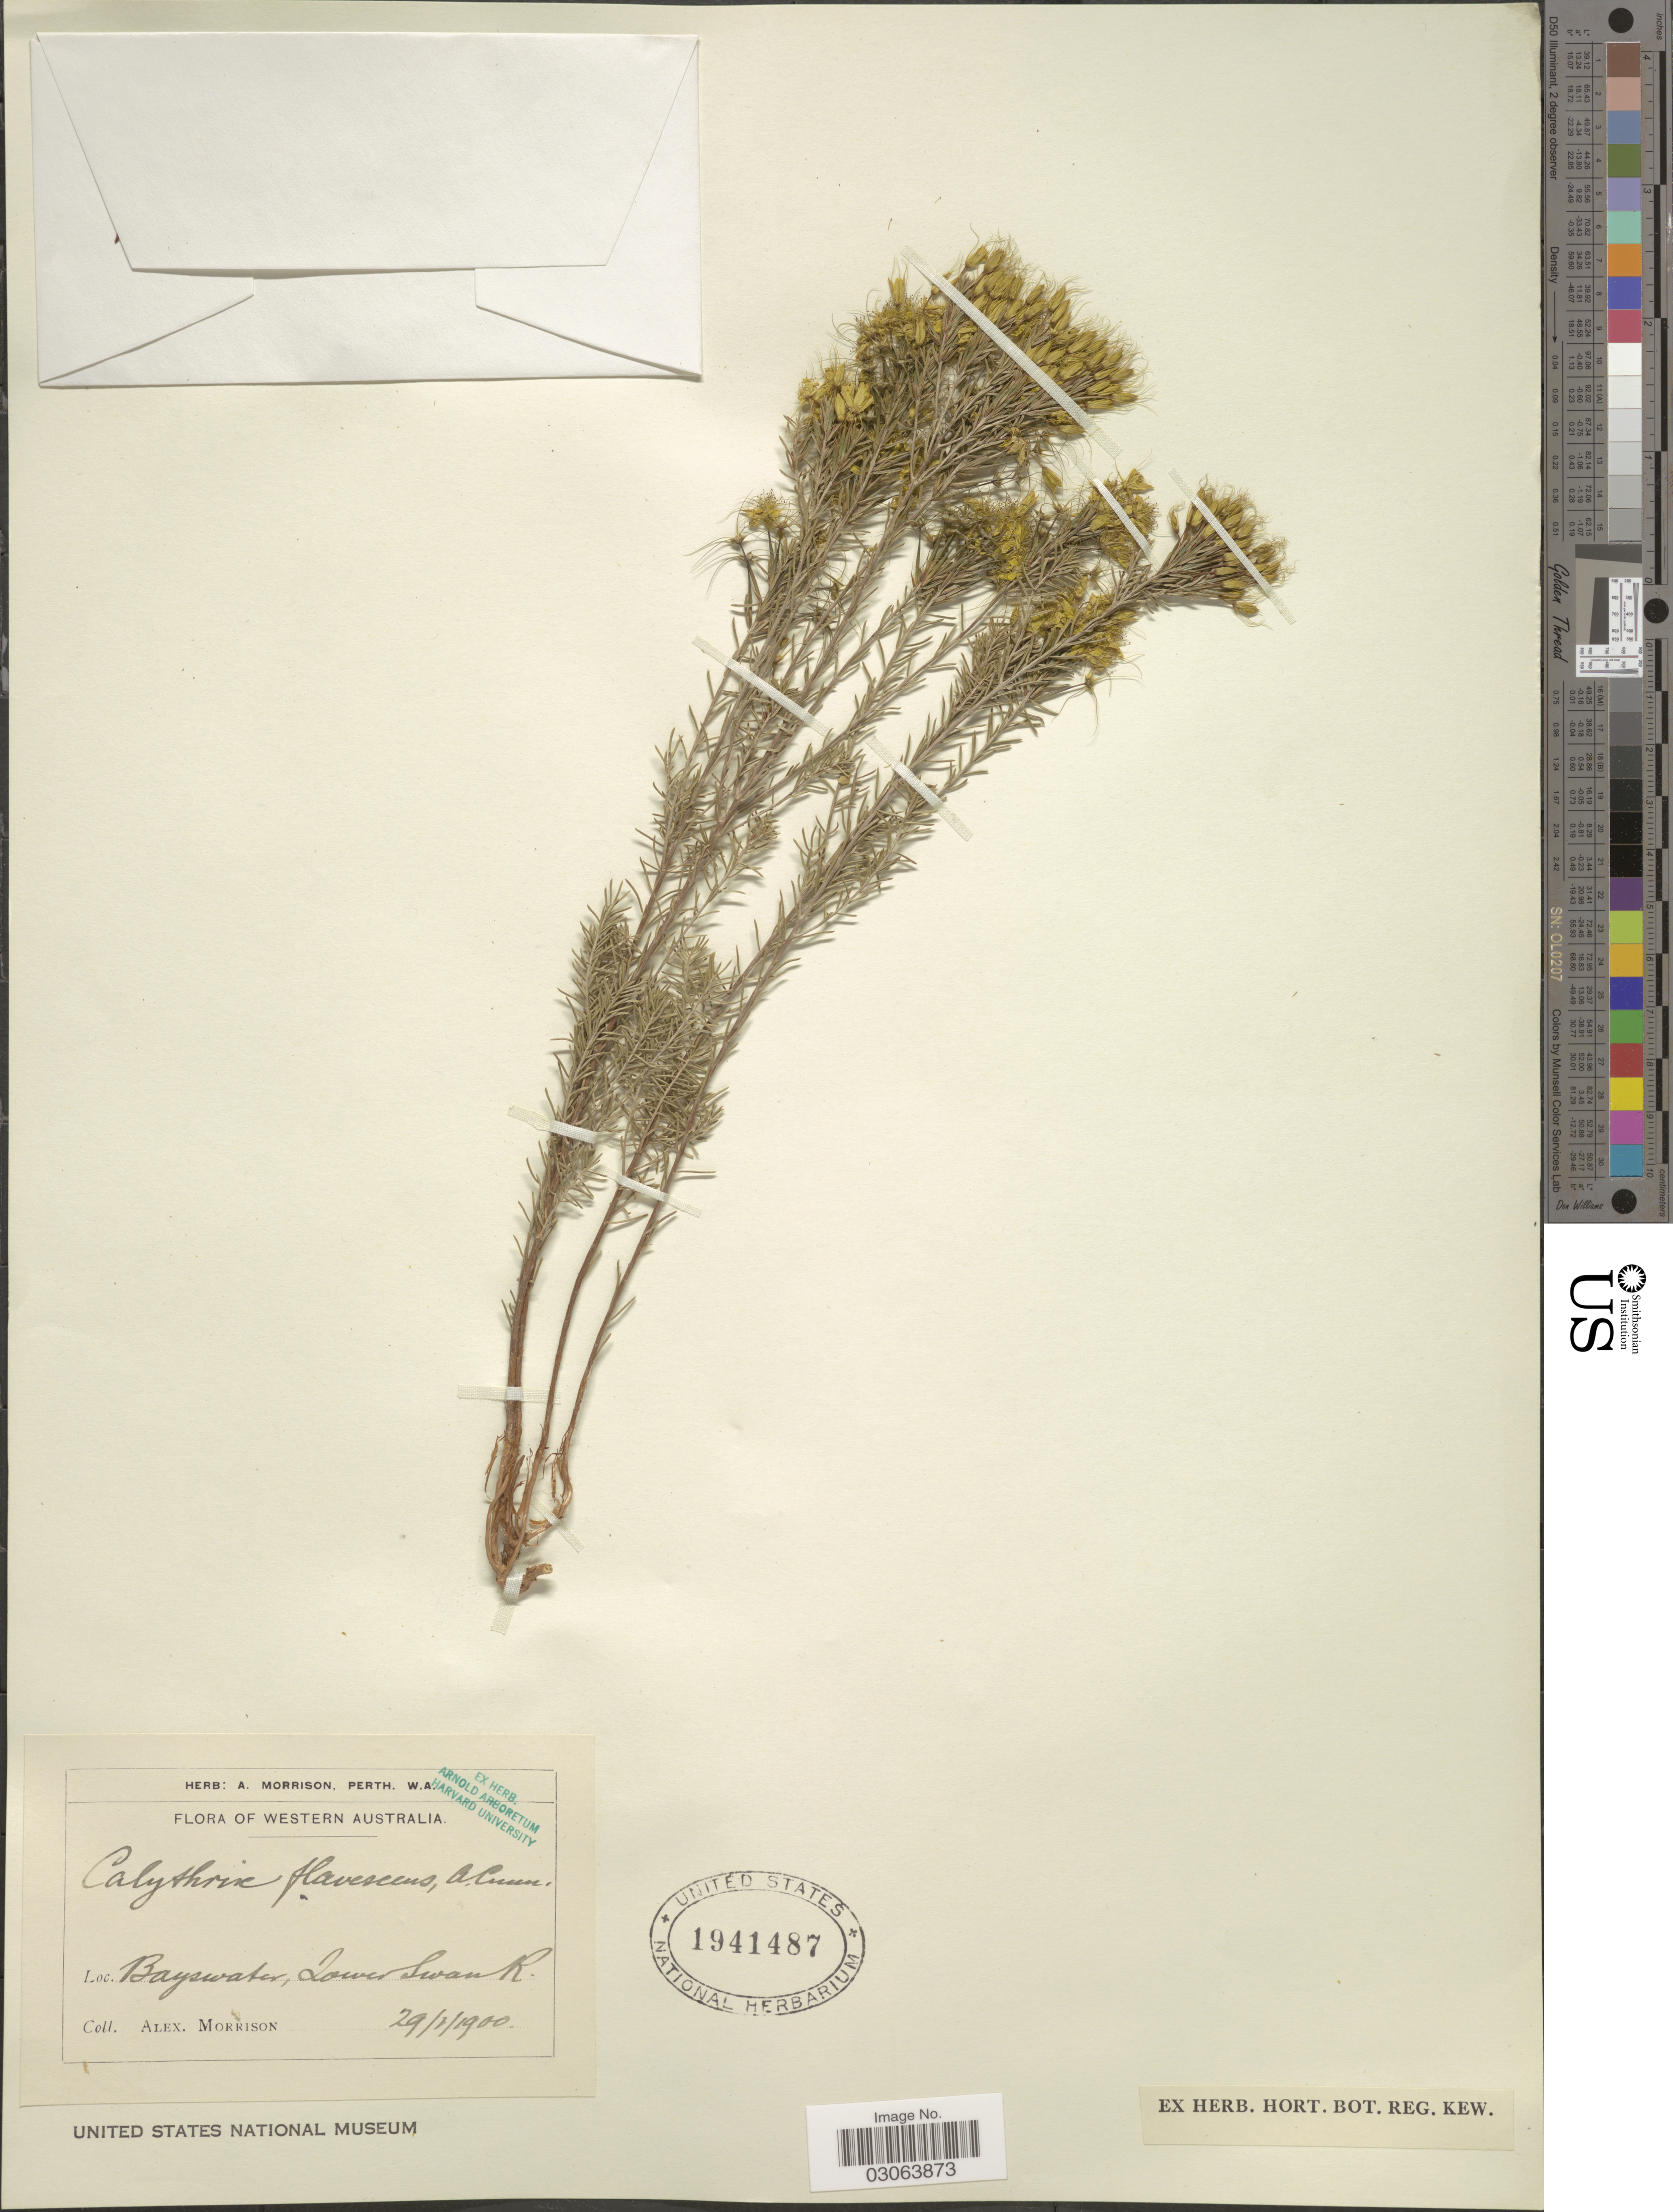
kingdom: Plantae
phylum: Tracheophyta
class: Magnoliopsida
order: Myrtales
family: Myrtaceae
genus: Calytrix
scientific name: Calytrix flavescens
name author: A. Cunn.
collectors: A. Morrison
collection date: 1900-01-29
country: Australia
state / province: Western Australia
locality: Bayswater, Lower Swan R.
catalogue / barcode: US 1941487